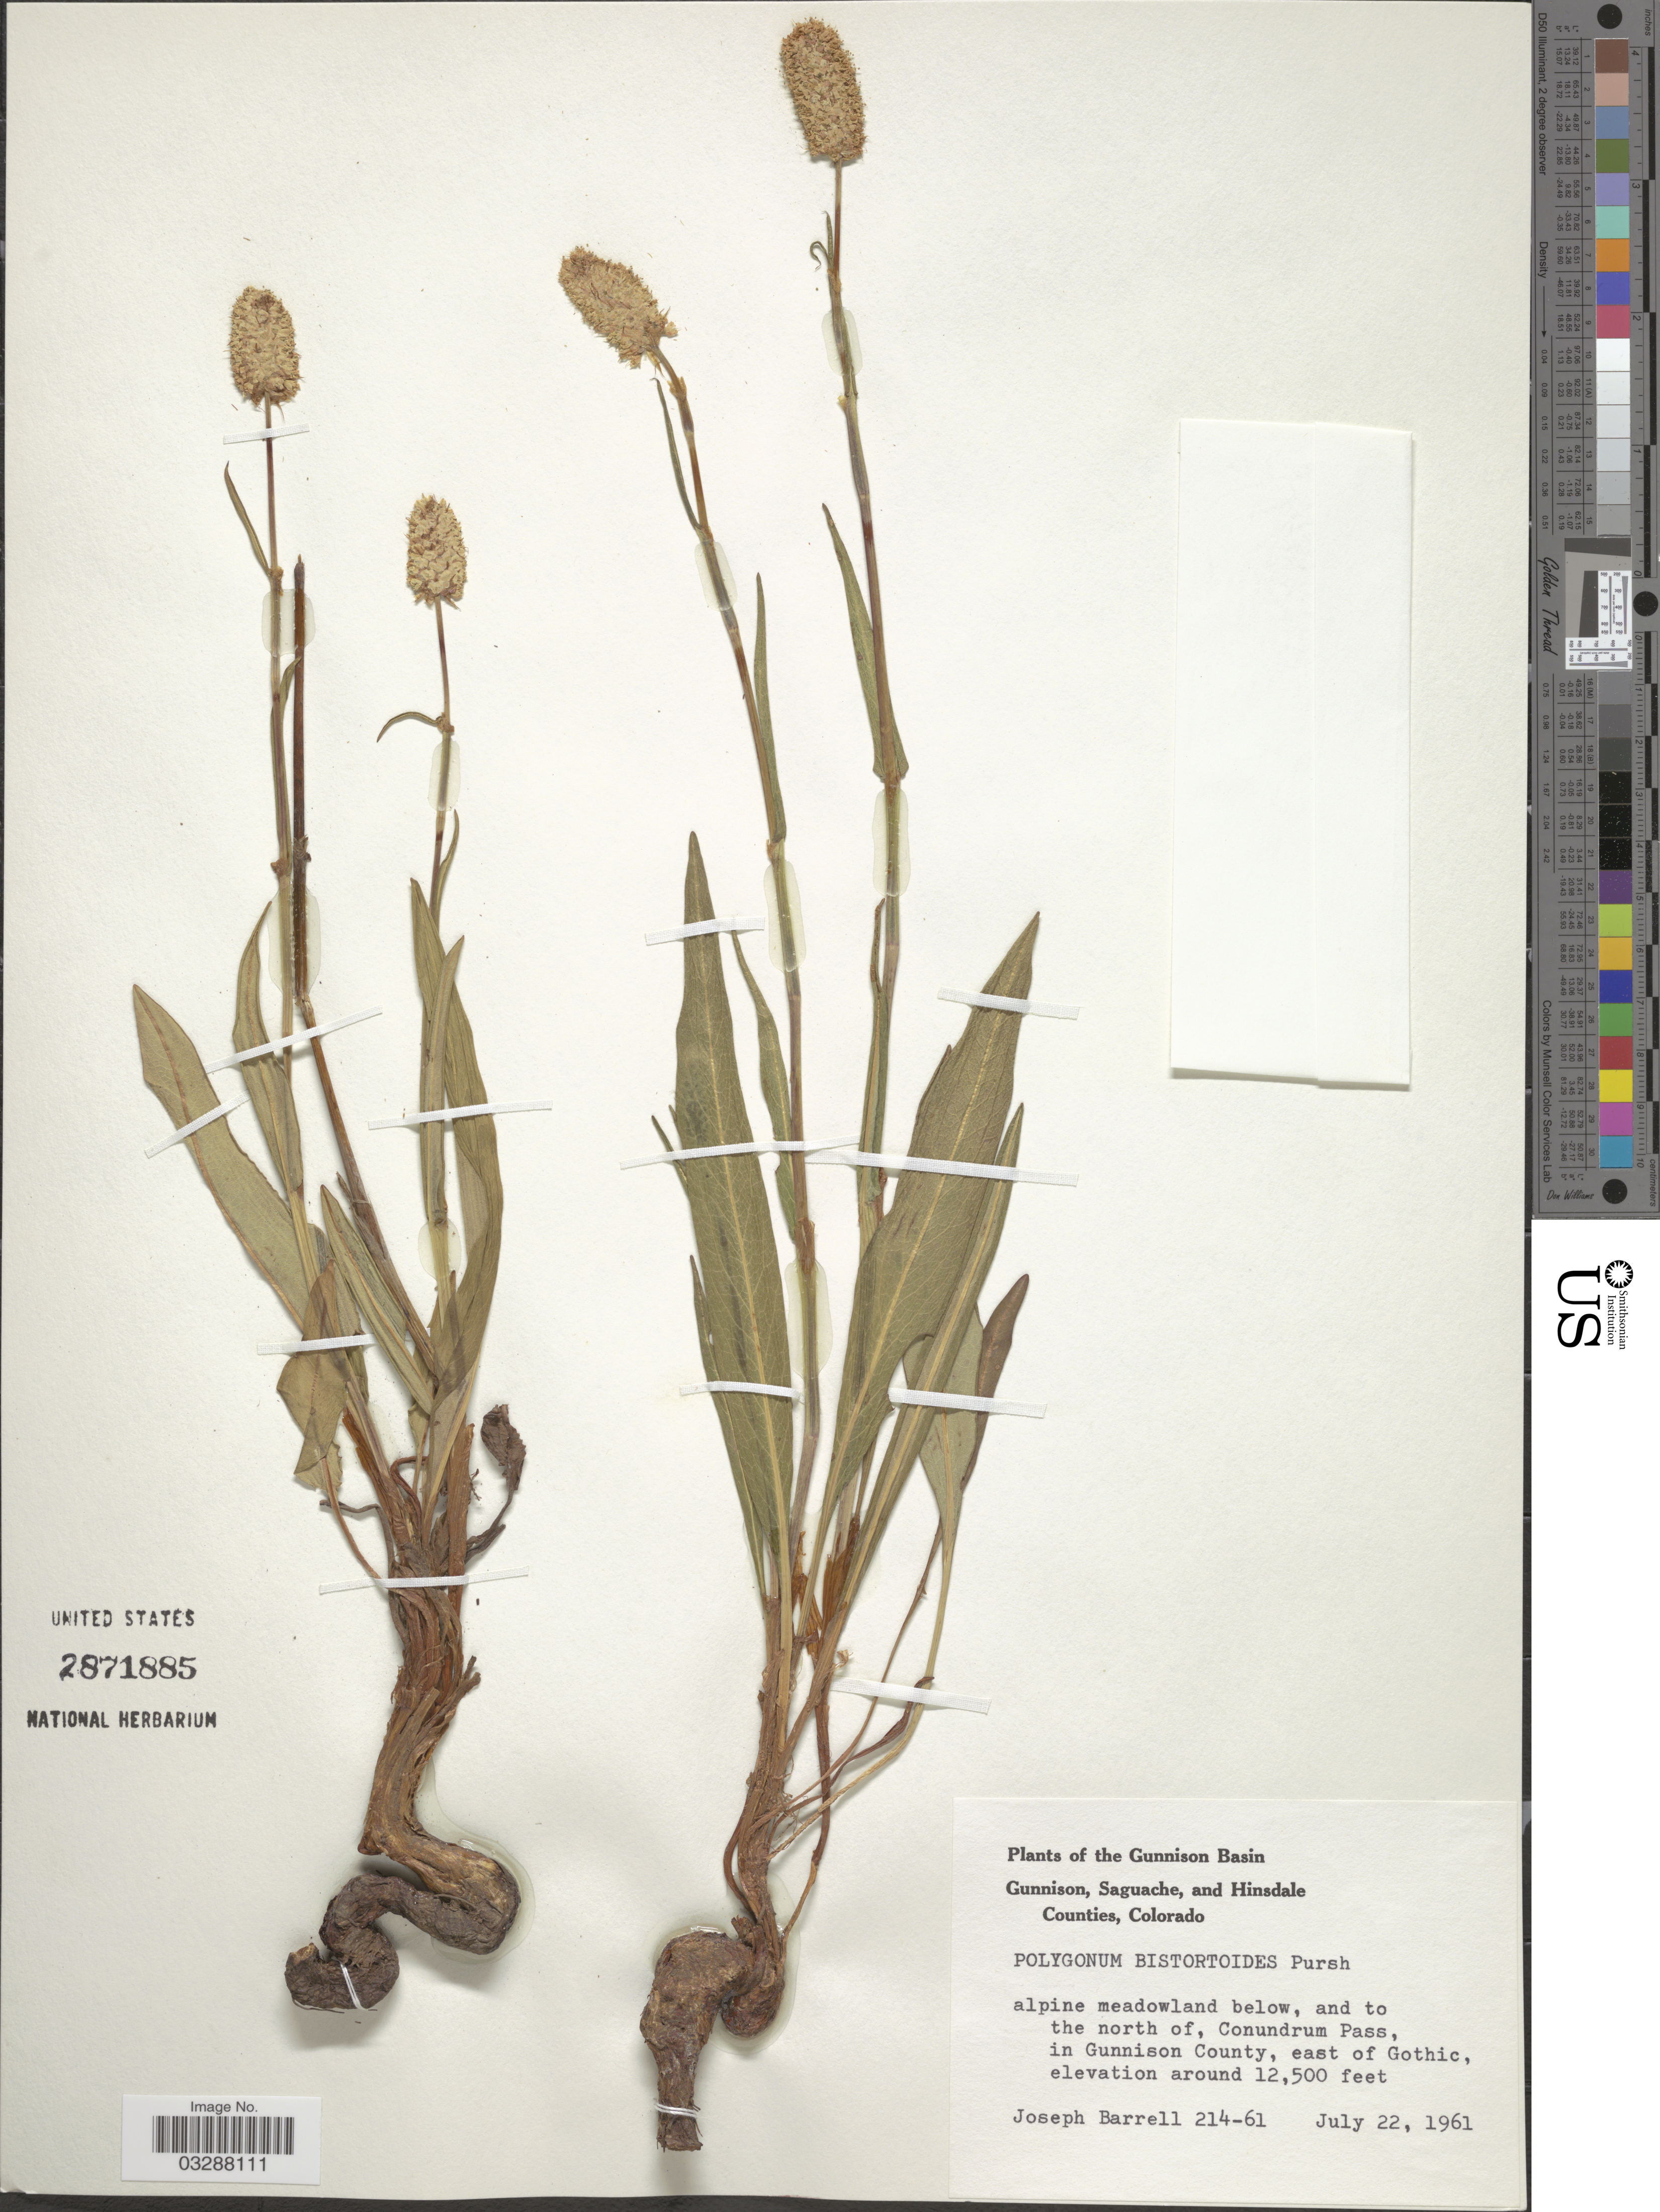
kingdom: Plantae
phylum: Tracheophyta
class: Magnoliopsida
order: Caryophyllales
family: Polygonaceae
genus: Bistorta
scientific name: Bistorta bistortoides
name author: (Pursh) Small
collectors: J. Barrell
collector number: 214-61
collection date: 1961-07-22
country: United States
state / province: Colorado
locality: The north of, Conundrum Pass, in Gunnison County, east of Gothic.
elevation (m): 3810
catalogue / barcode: US 2871885